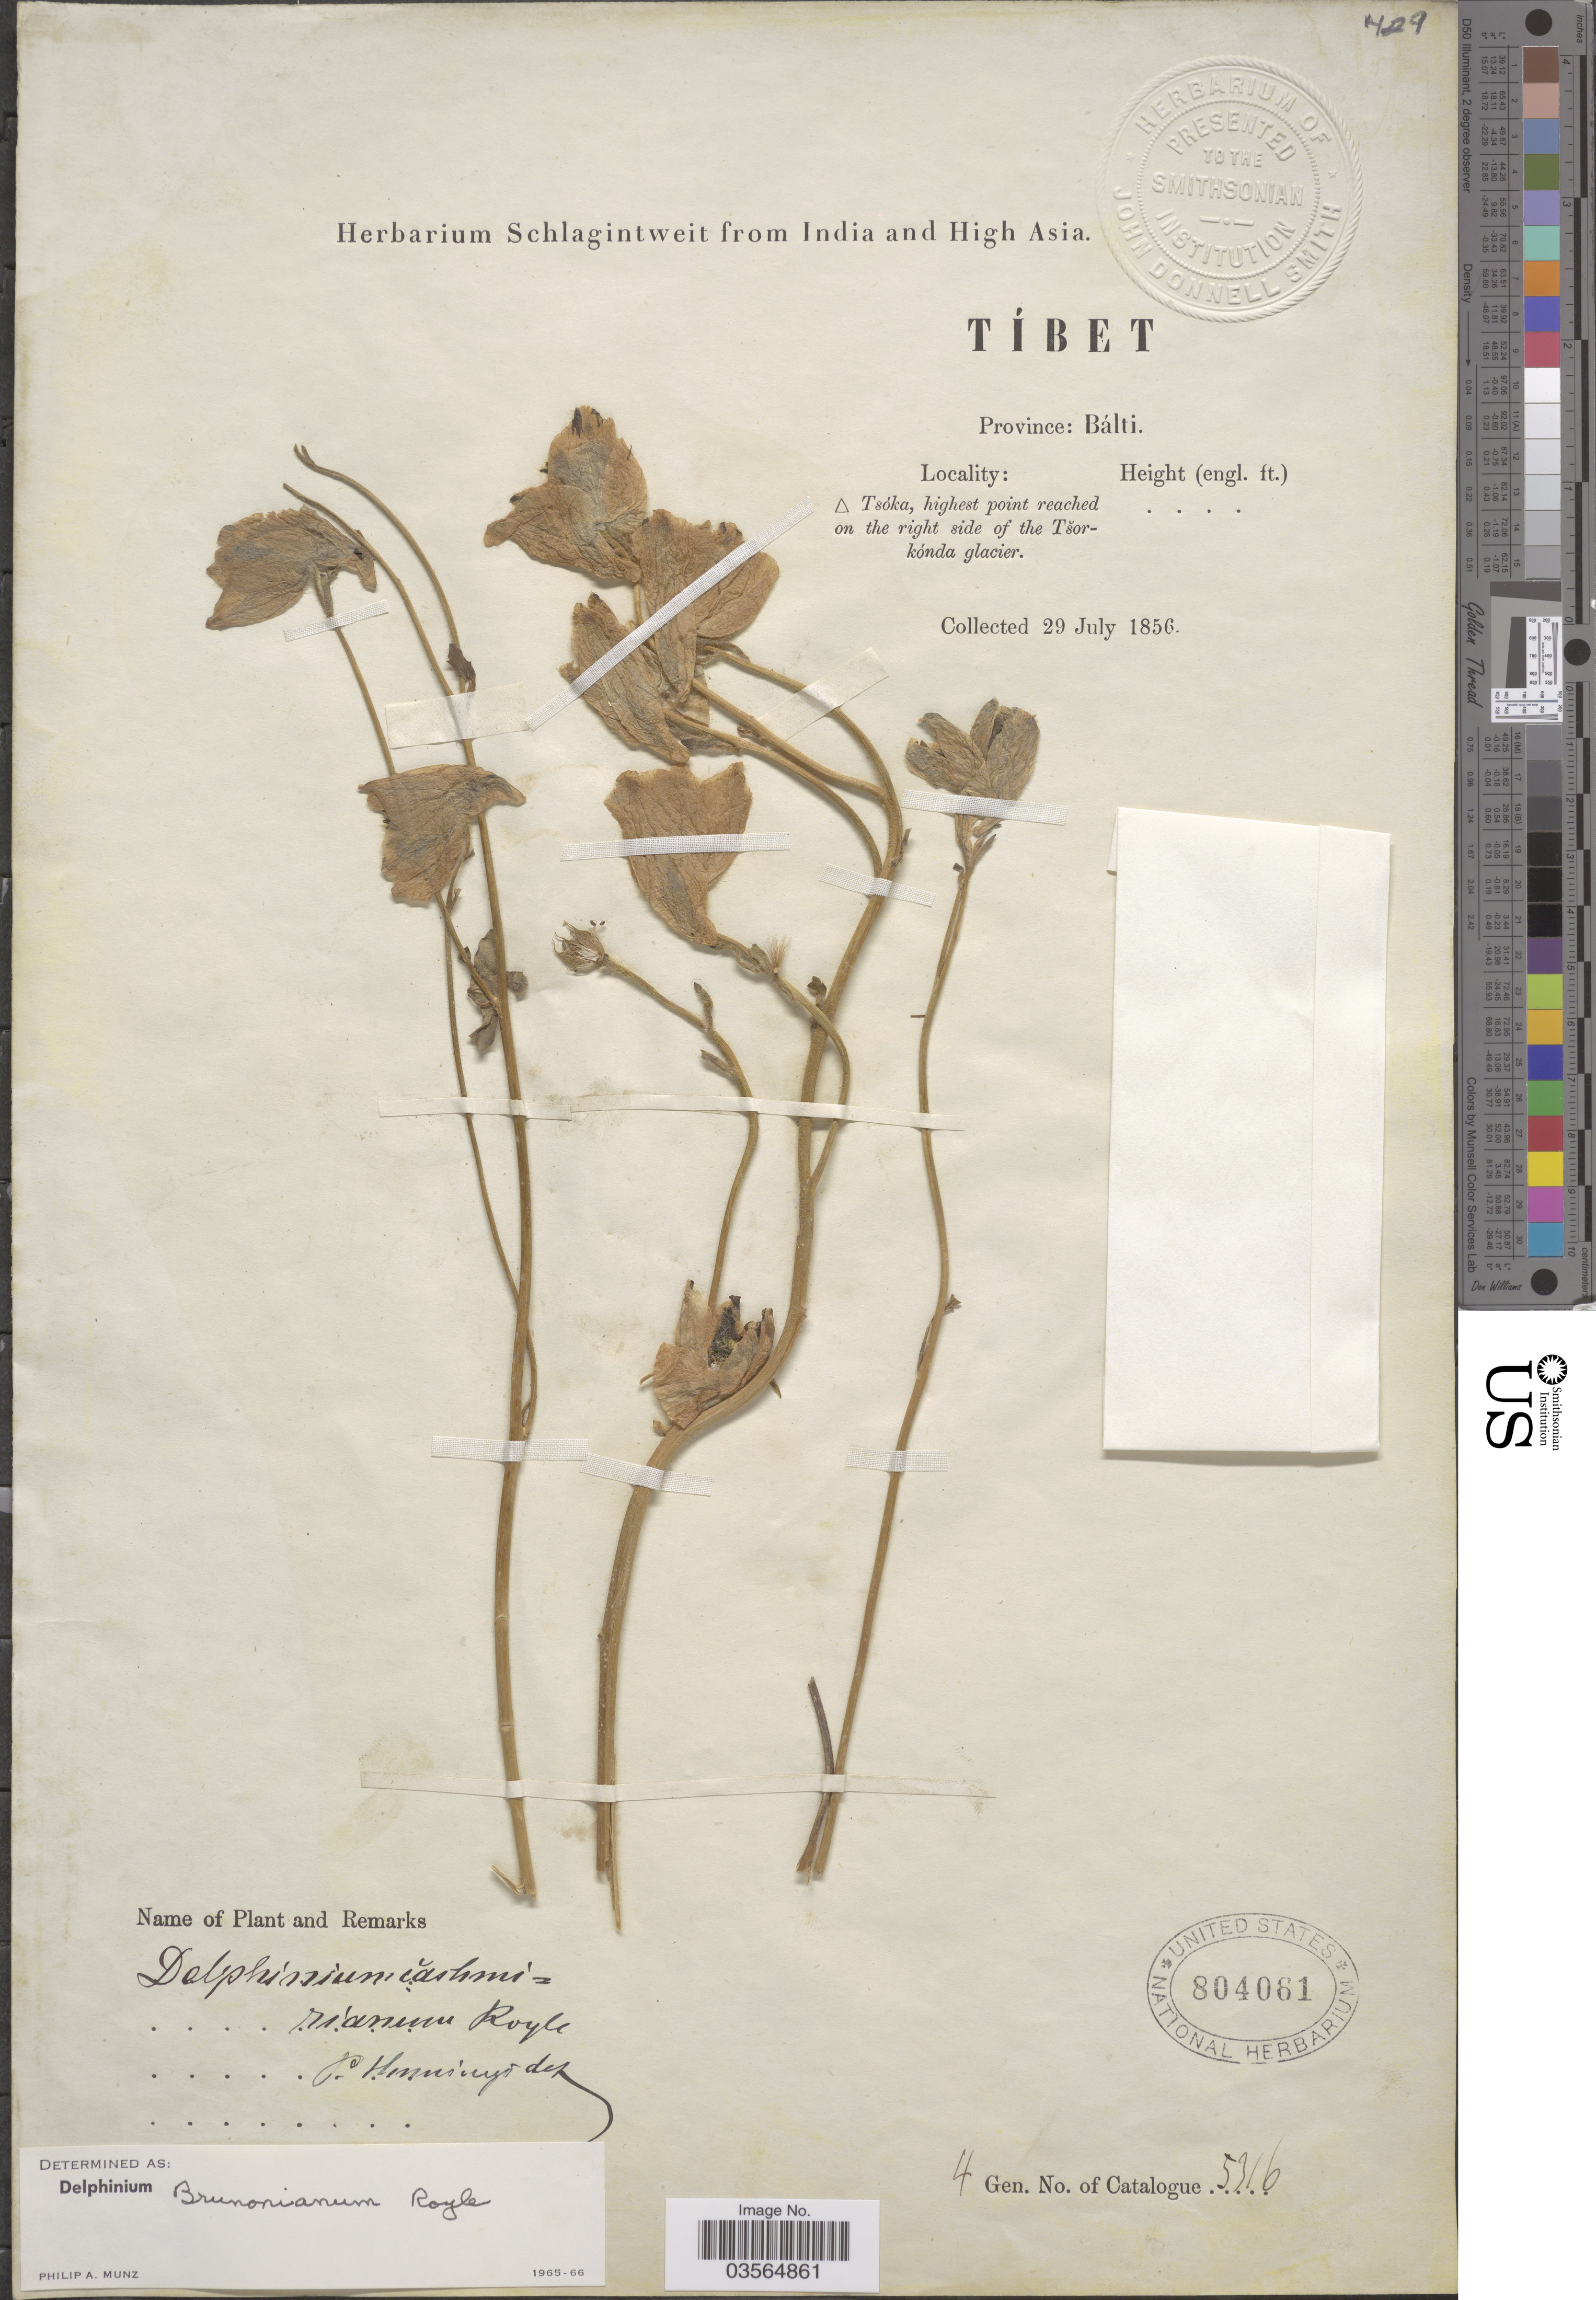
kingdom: Plantae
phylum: Tracheophyta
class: Magnoliopsida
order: Ranunculales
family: Ranunculaceae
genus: Delphinium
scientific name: Delphinium brunonianum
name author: Royle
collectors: ex herb. Schlagintweit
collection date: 1856-07-29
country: China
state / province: Xizang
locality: Tíbet. Province: Bálti. Tsóka, highest point reached on the right side of the Tšorkónda glacier.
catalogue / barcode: US 804061